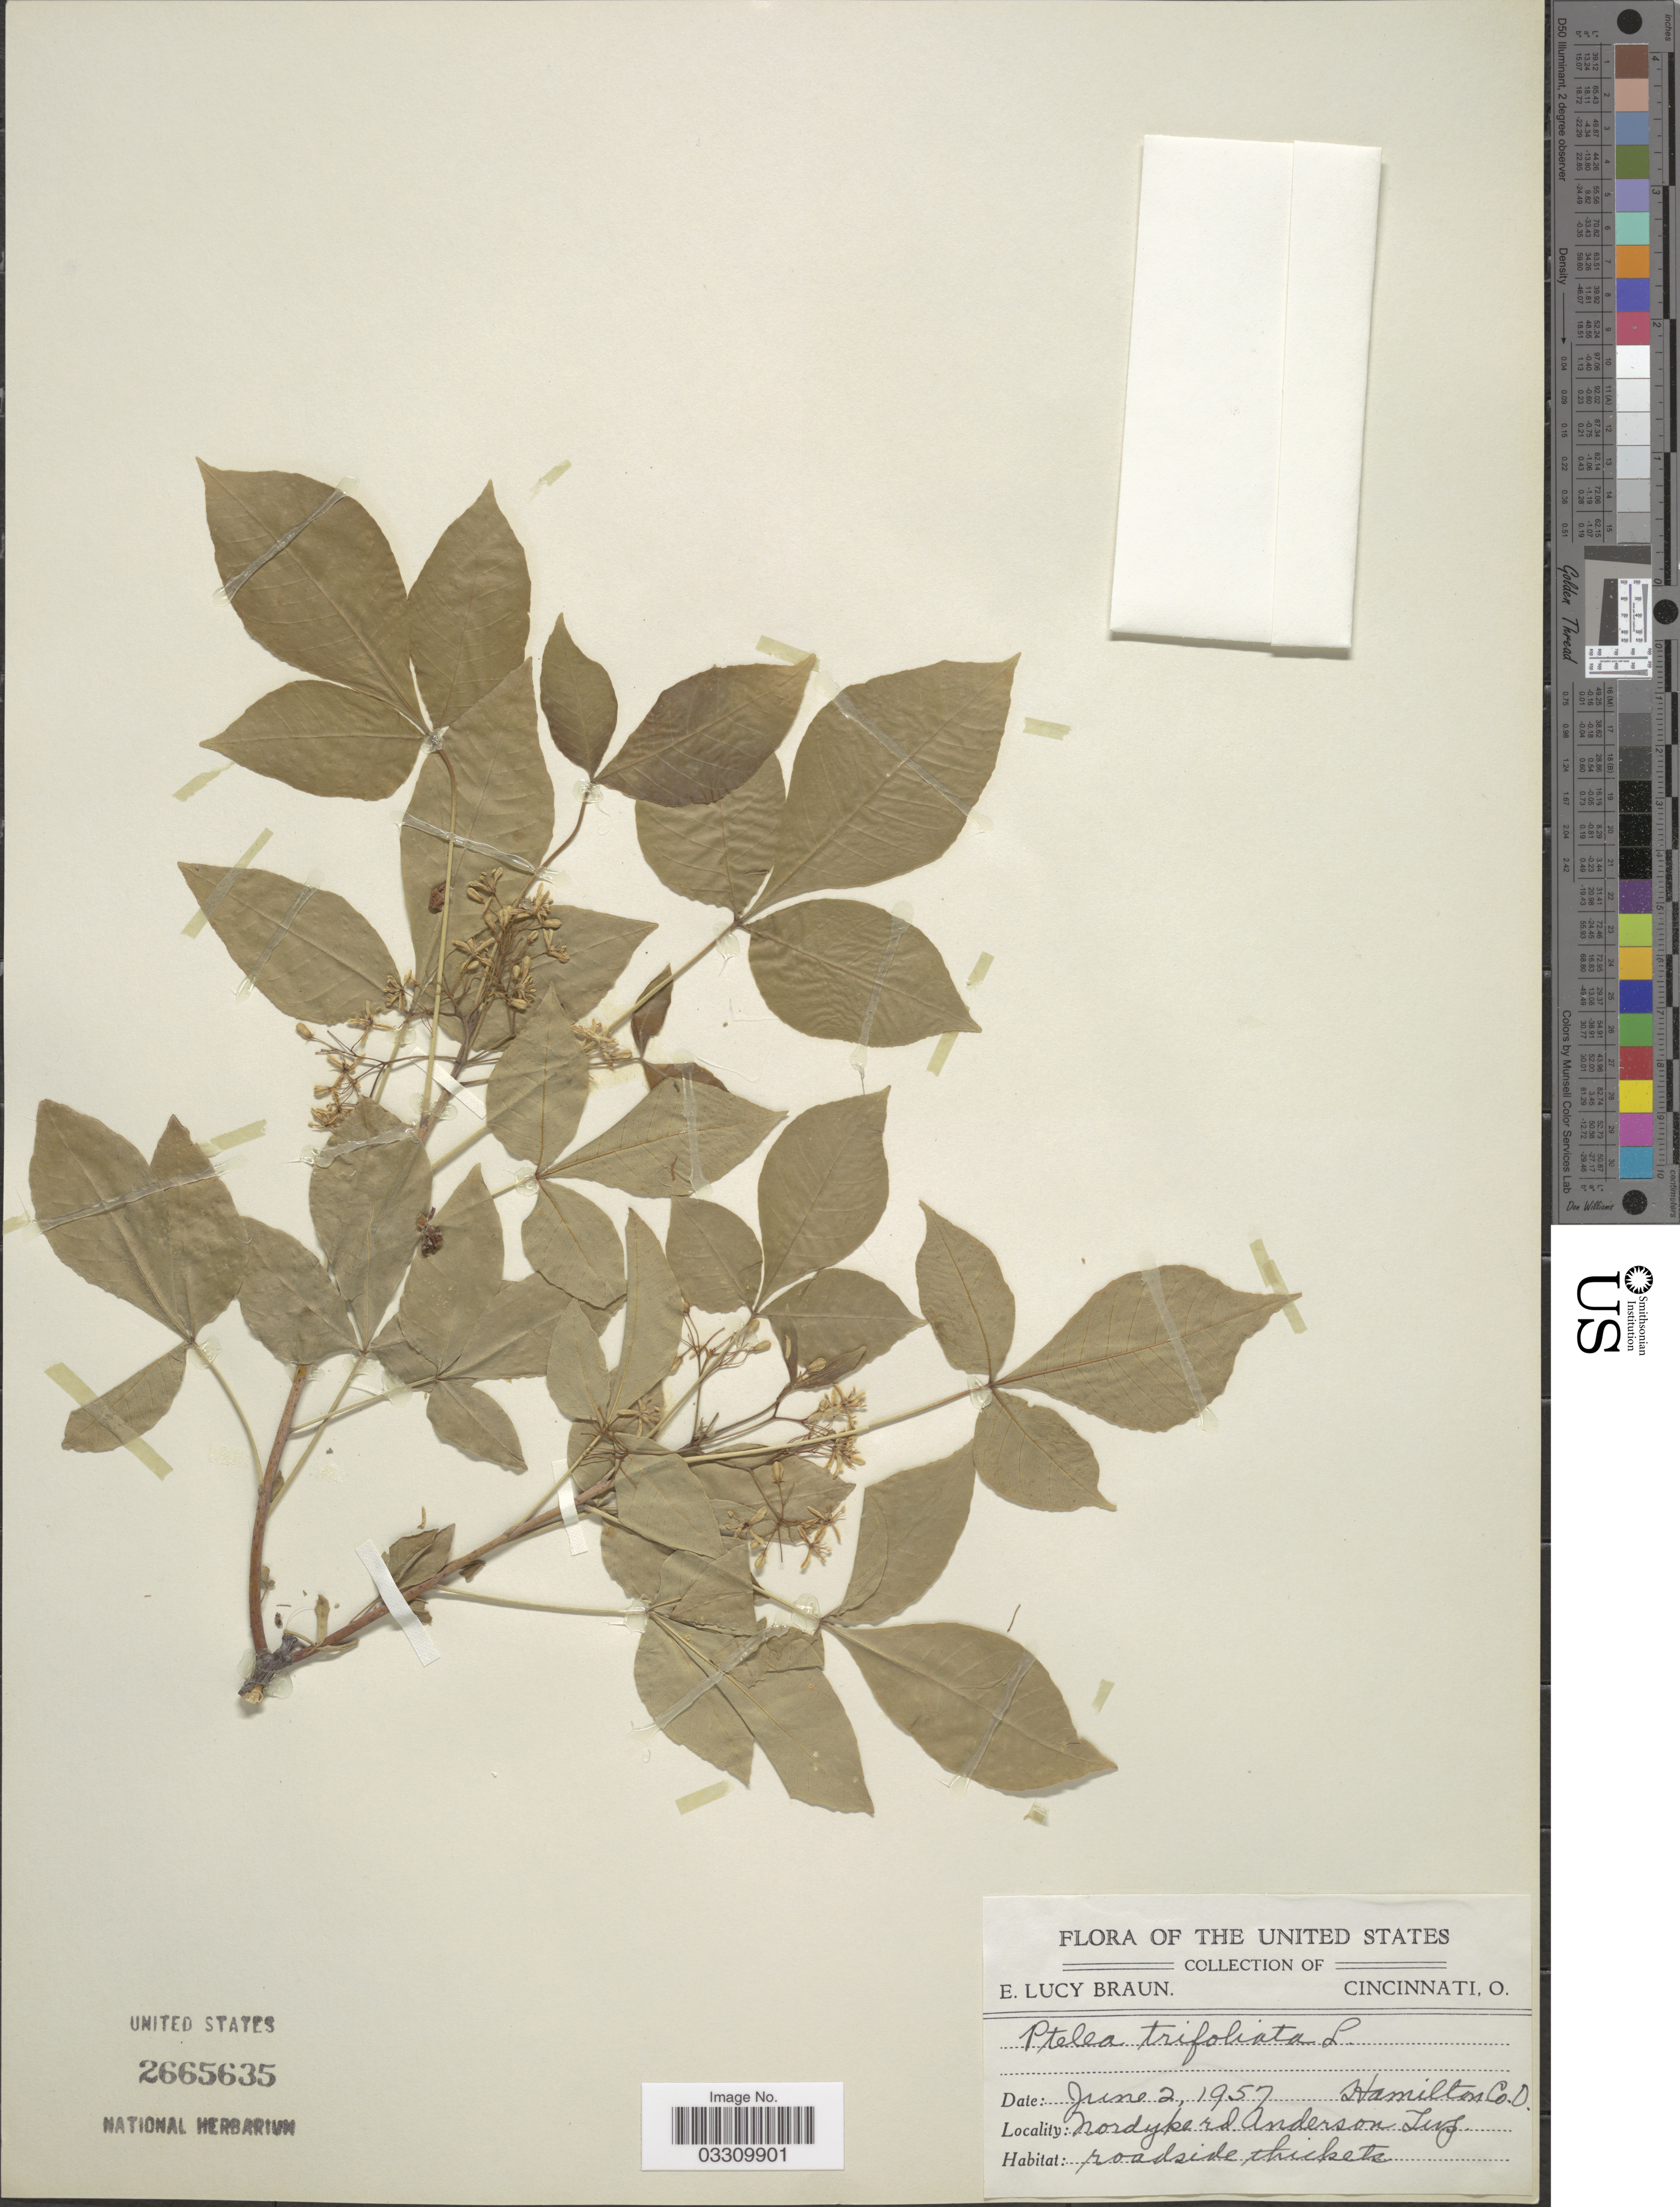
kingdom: Plantae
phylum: Tracheophyta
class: Magnoliopsida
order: Sapindales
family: Rutaceae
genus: Ptelea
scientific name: Ptelea trifoliata var. trifoliata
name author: L.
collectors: E. L. Braun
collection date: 1957-06-02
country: United States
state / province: Ohio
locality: Hamilton Co. Nordyke rd Anderson Ferry.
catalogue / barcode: US 2665635